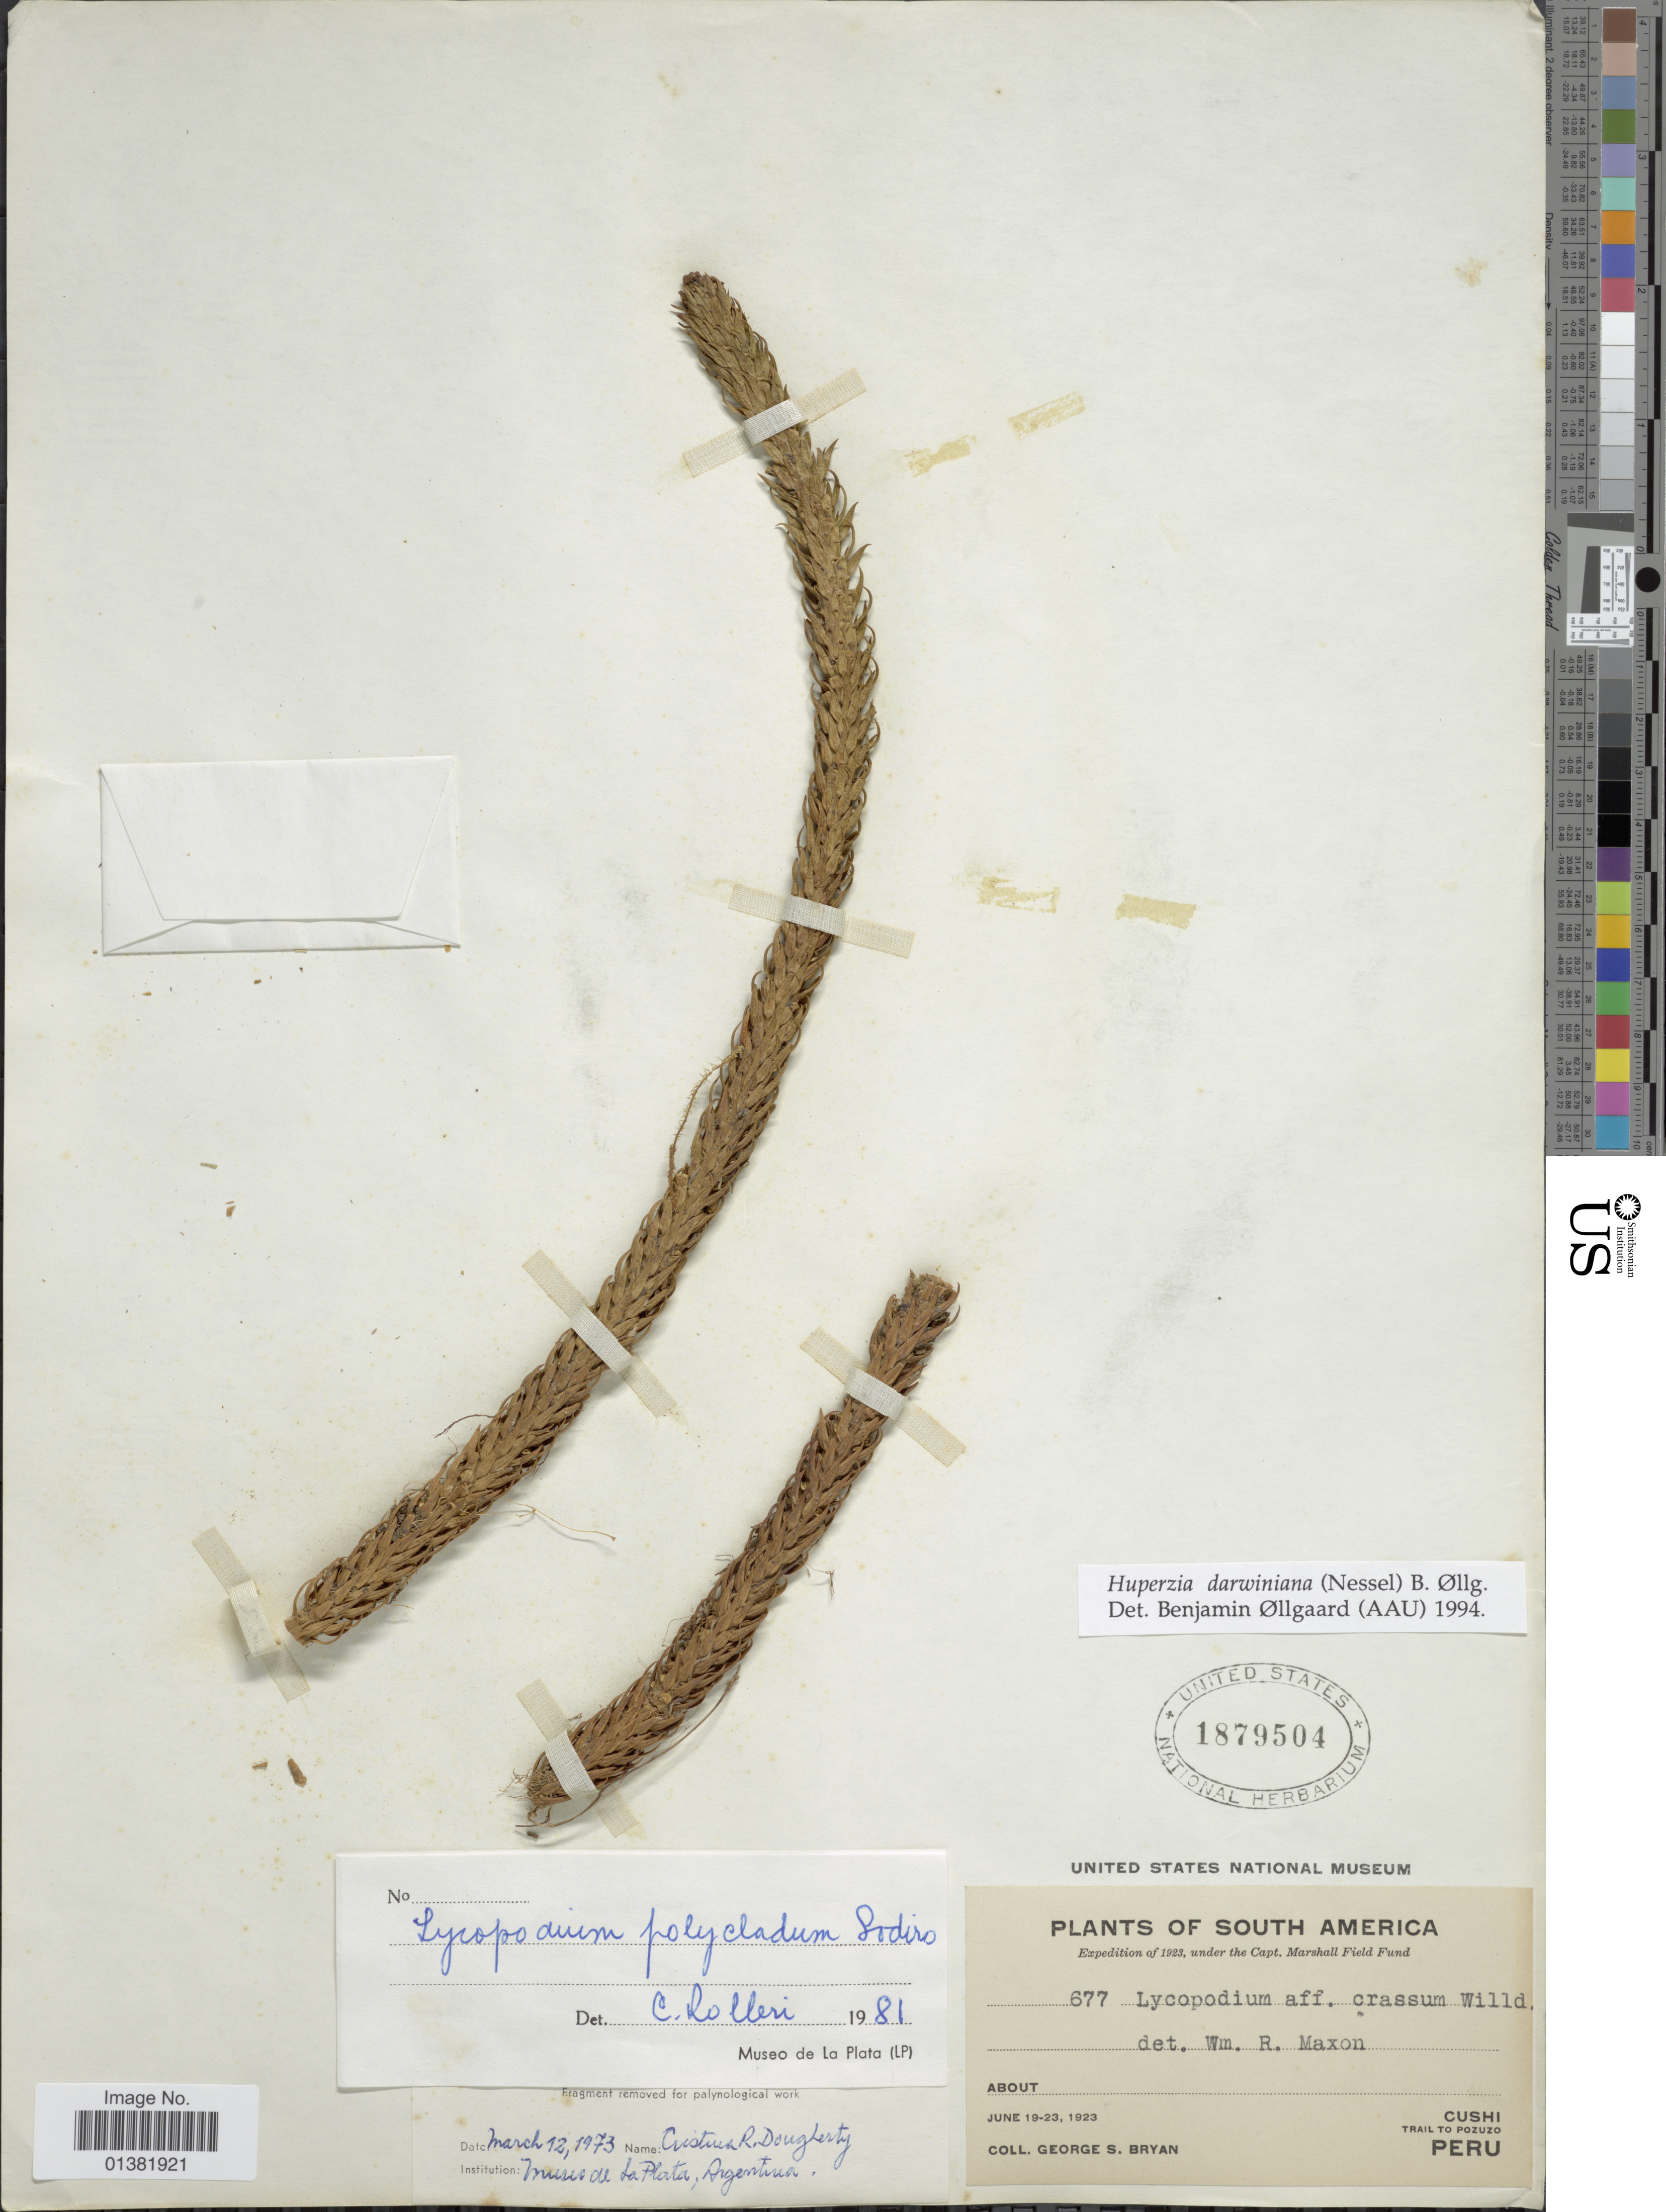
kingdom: Plantae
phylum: Tracheophyta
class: Lycopodiopsida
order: Lycopodiales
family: Lycopodiaceae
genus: Phlegmariurus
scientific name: Phlegmariurus crassus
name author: (Humb. & Bonpl. ex Willd.) B. Øllg.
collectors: G. S. Bryan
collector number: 677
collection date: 1923-06-19/1923-06-23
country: Peru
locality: Cushi, trail to Pozuzo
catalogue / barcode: US 1879504